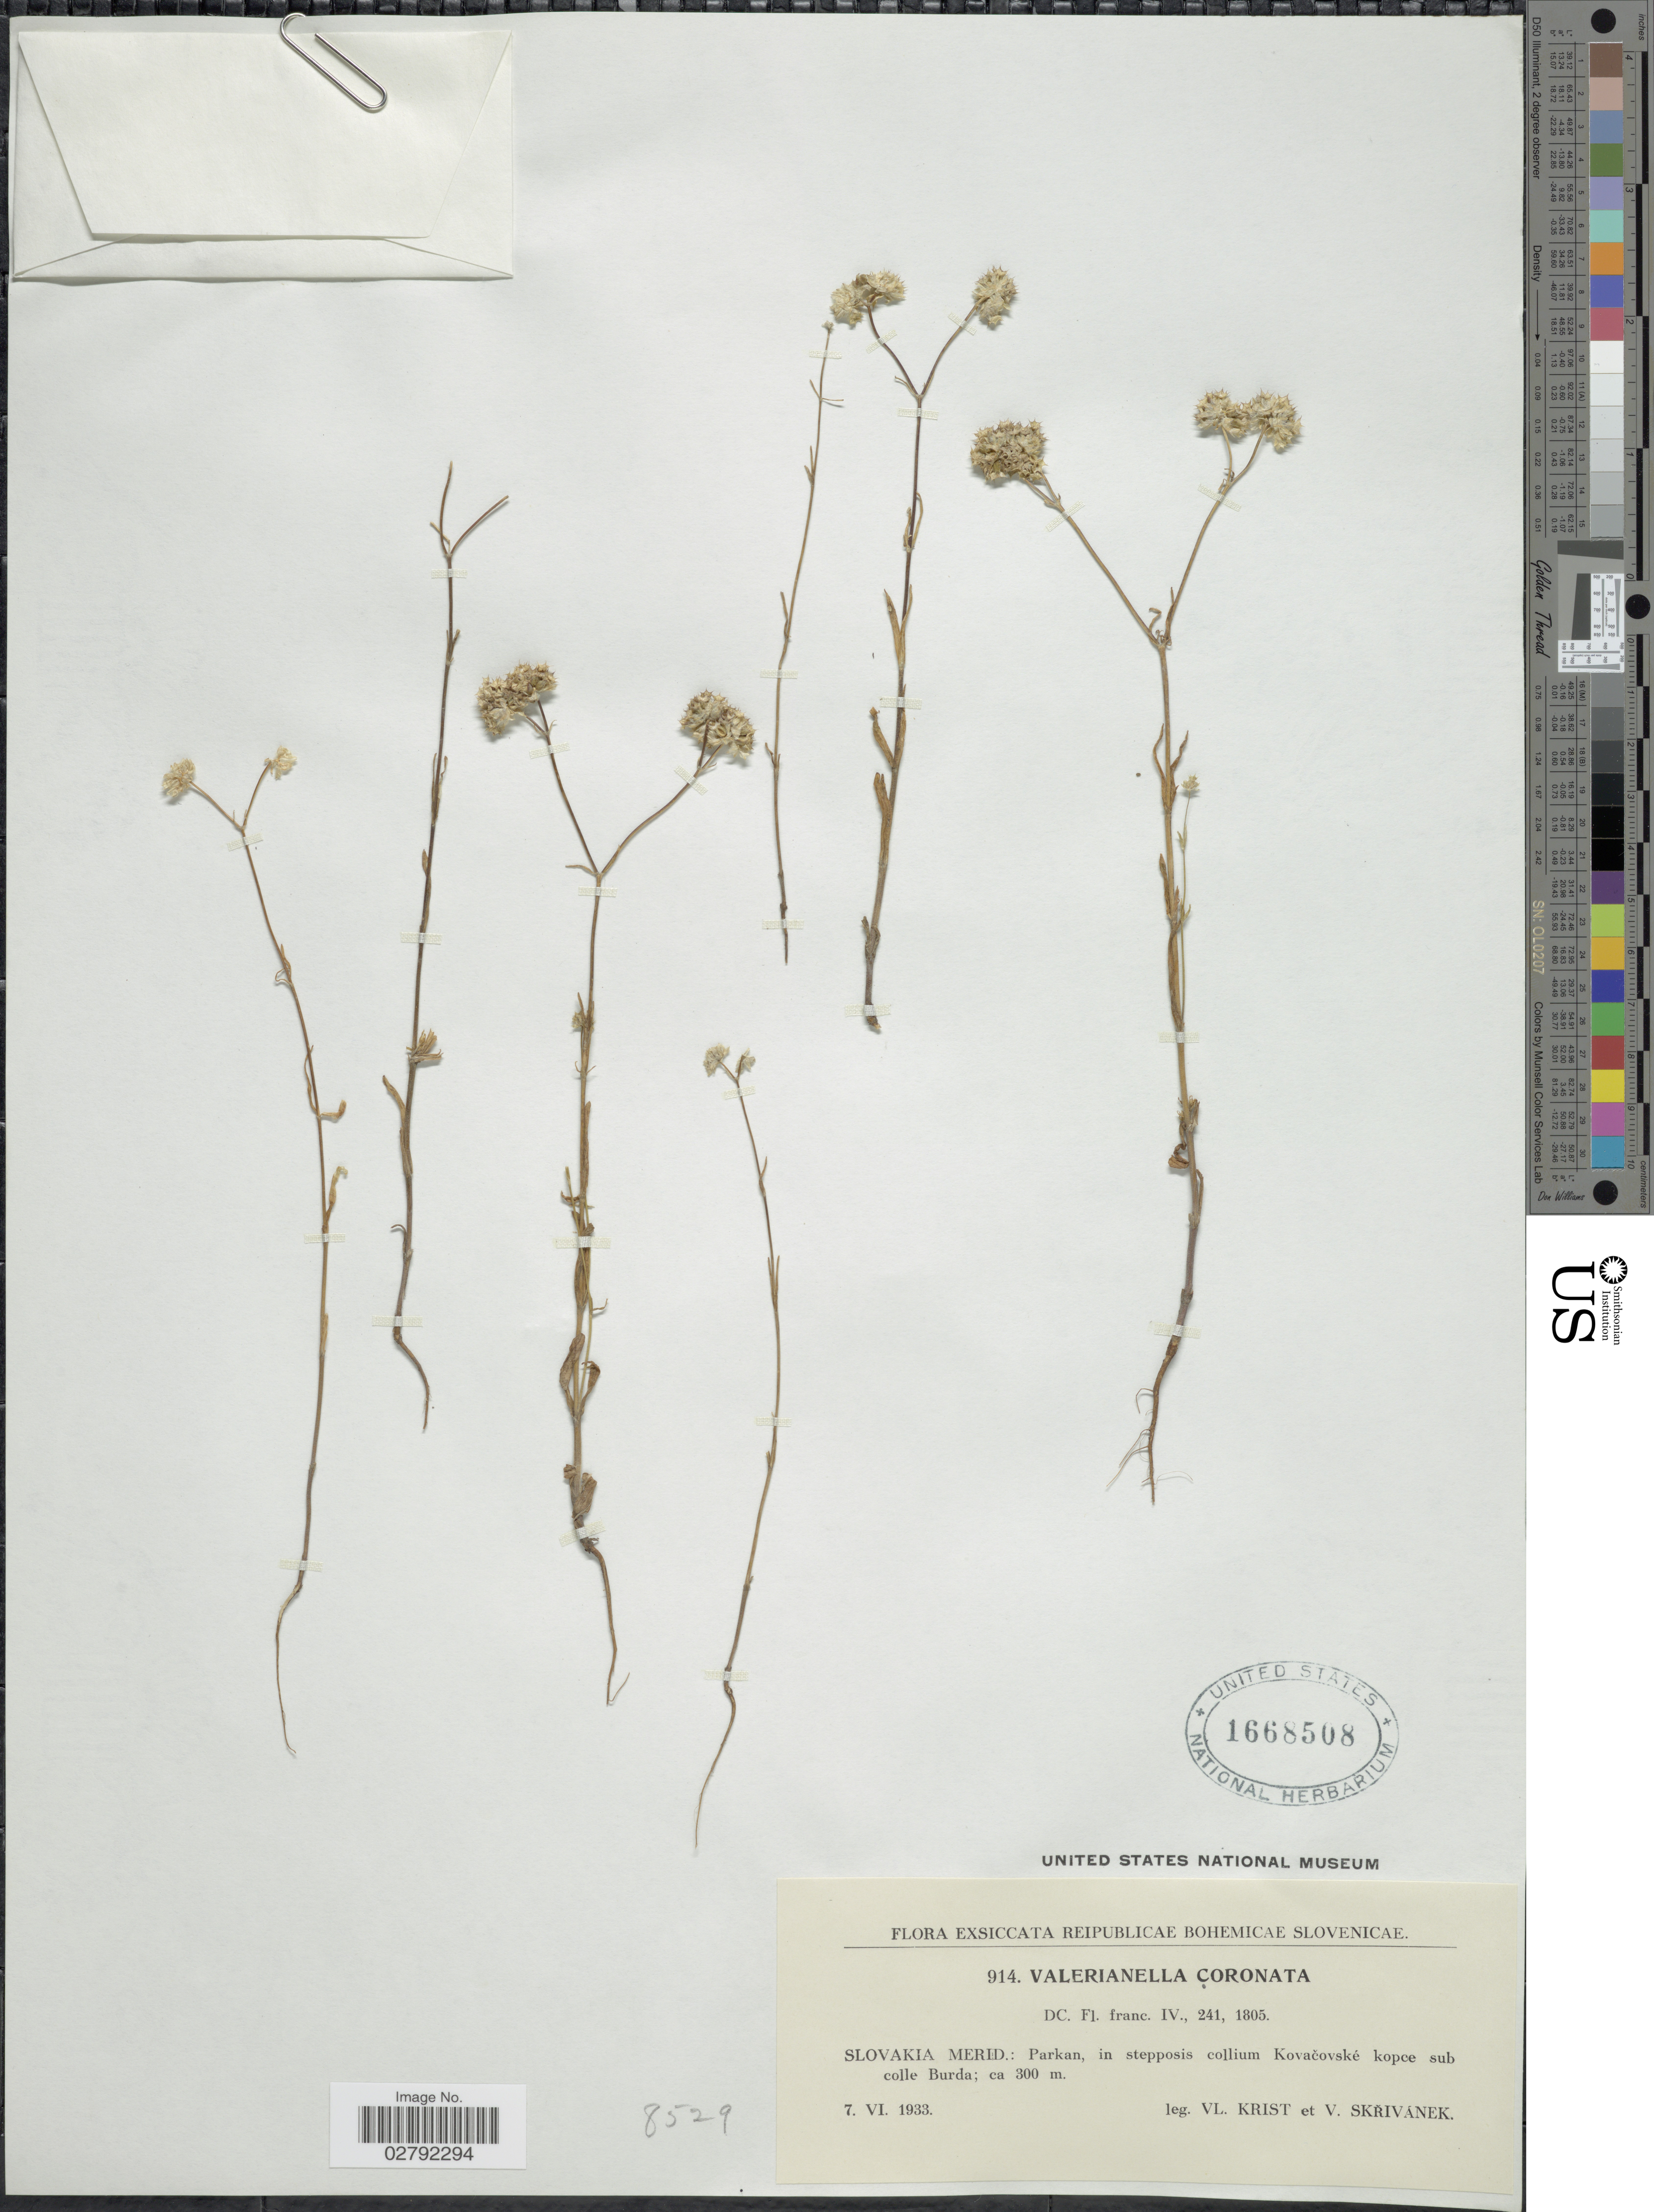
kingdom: Plantae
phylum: Tracheophyta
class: Magnoliopsida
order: Dipsacales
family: Caprifoliaceae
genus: Valerianella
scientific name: Valerianella coronata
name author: (L.) DC.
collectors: V. Krist & V. Skrivanek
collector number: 914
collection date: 1933-06-07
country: Slovakia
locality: Reipublicae Bohemicae Slovenicae. Slovakia Merid.: Parkan, in stepposis collium Kovacovské kopce sub colle Burda.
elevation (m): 300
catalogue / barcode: US 1668508